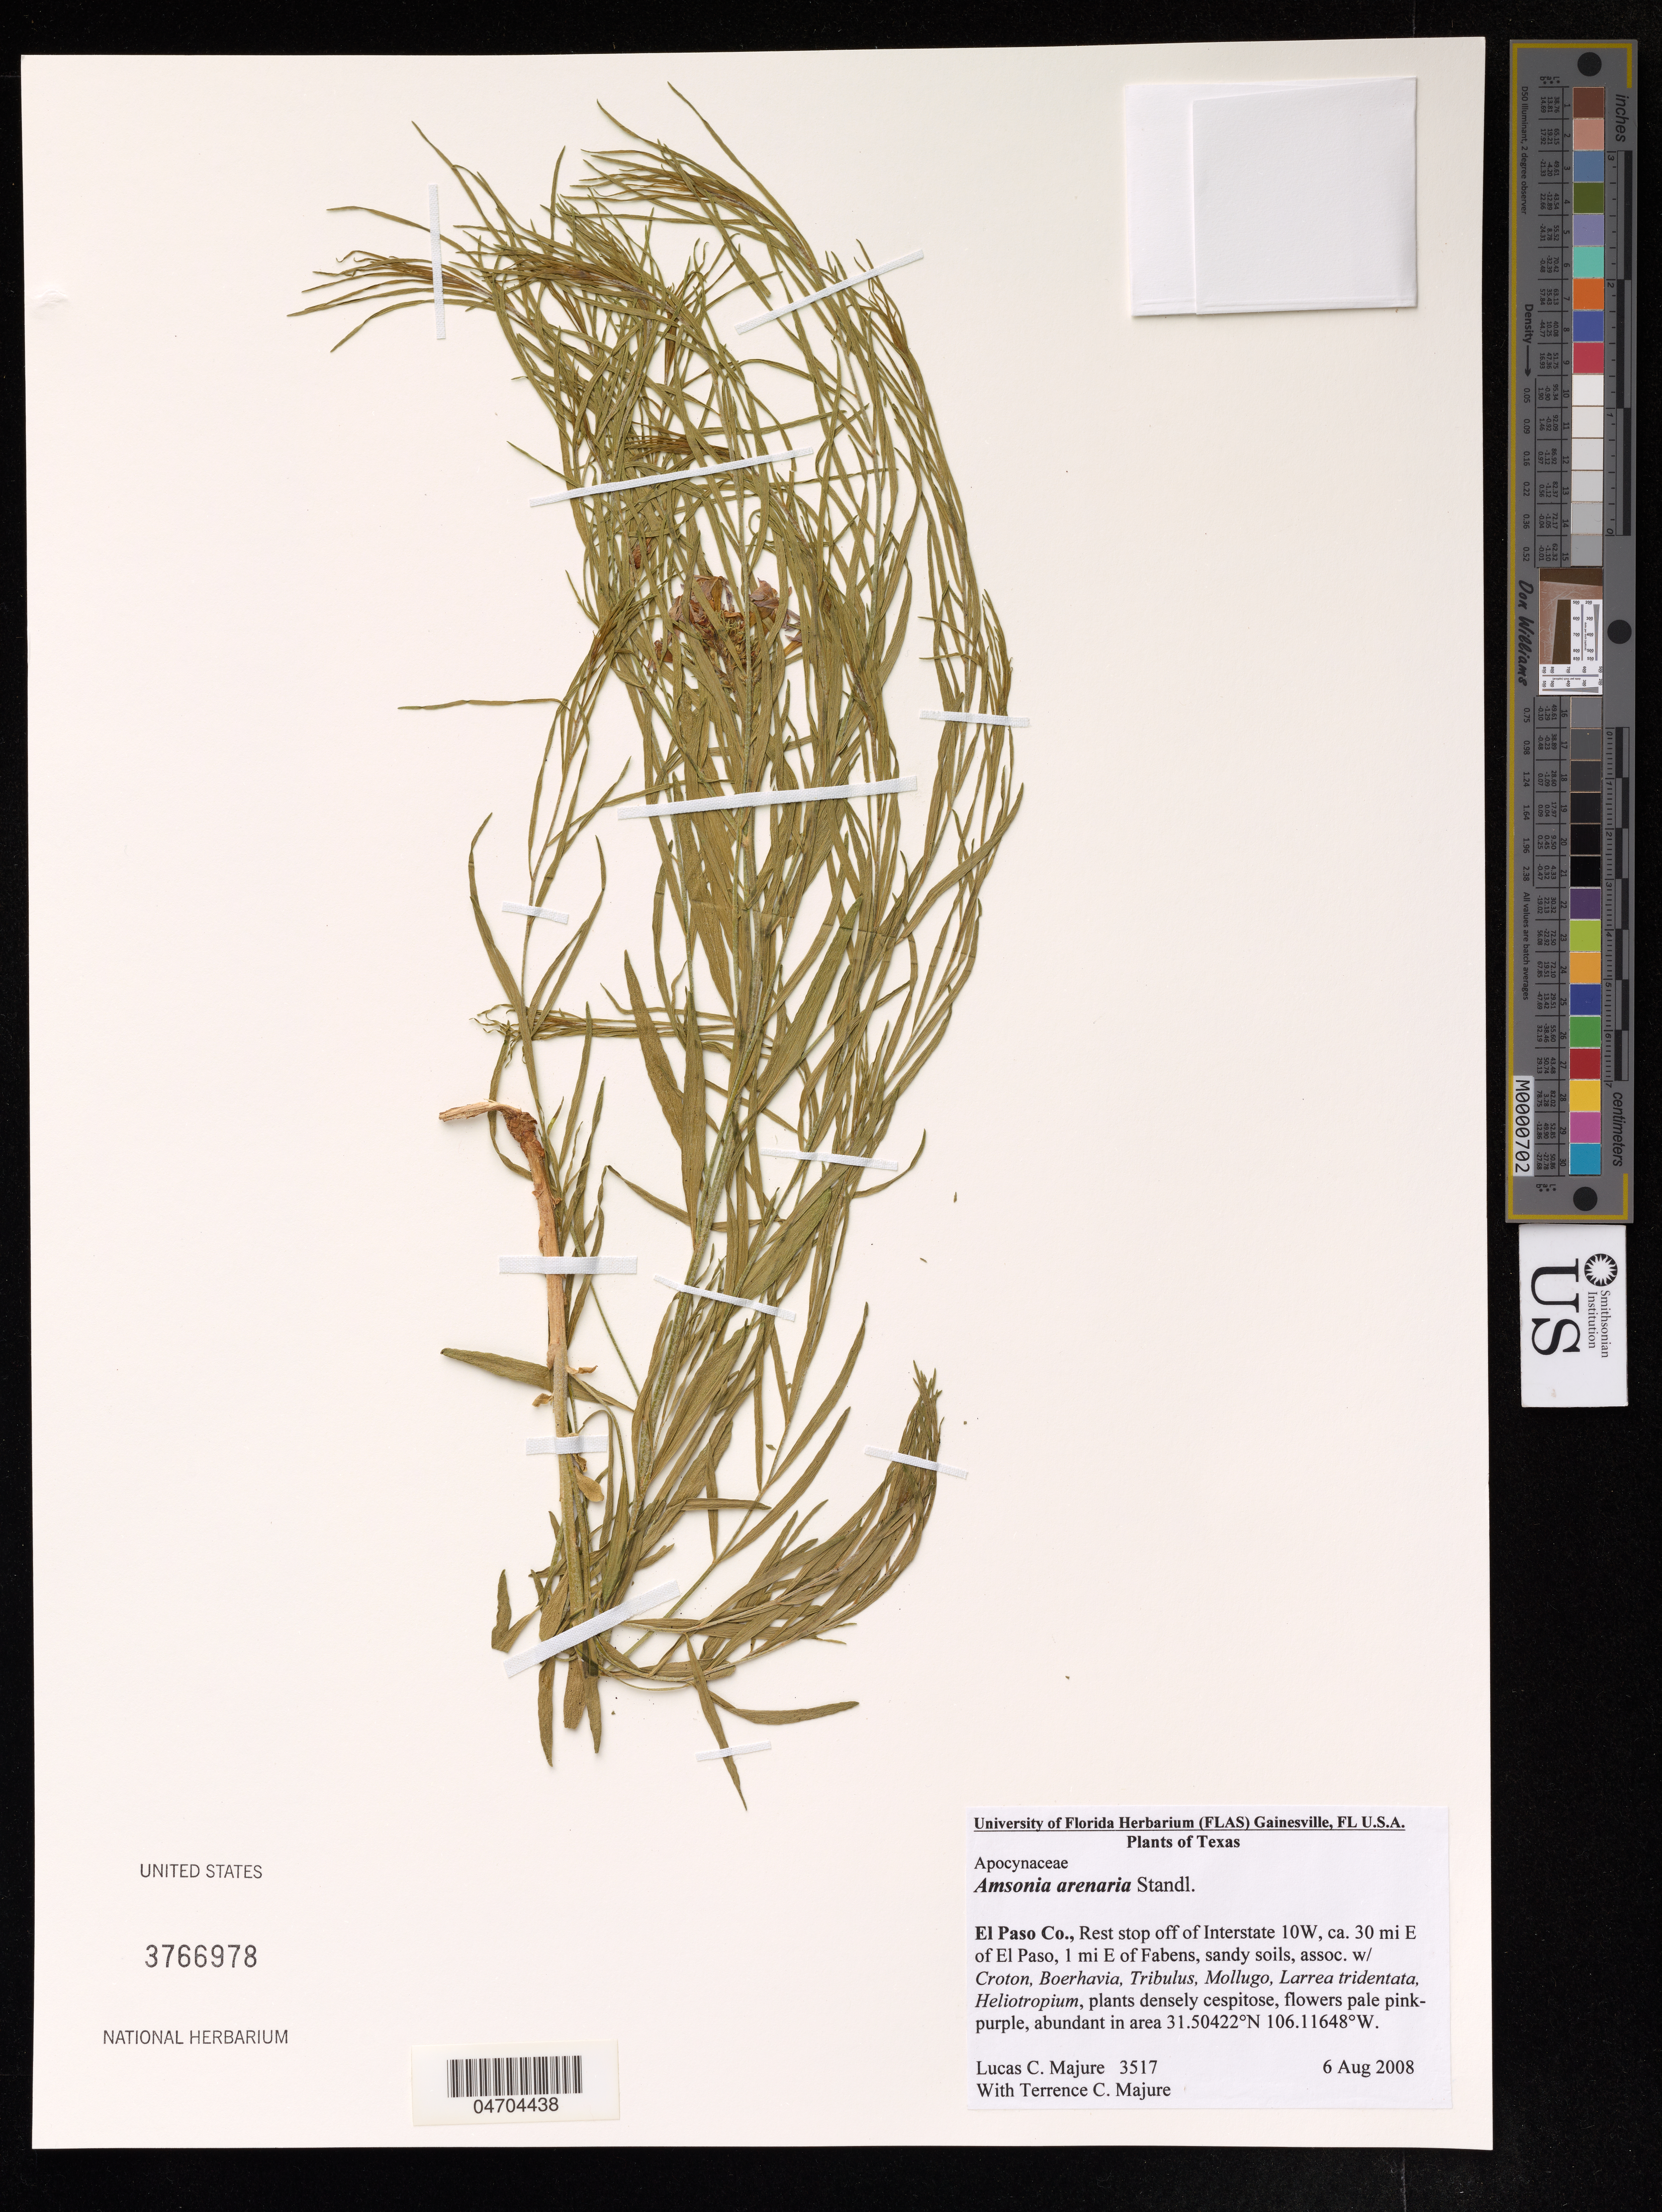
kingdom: Plantae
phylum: Tracheophyta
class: Magnoliopsida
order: Gentianales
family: Apocynaceae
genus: Amsonia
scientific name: Amsonia arenaria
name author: Standl.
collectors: L. C. Majure & T. Majure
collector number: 3517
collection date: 2008-08-06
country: United States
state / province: Texas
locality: El Paso Co., Rest stop off of Interstate 10W, ca. 30 mi E of El Paso, 1 mi E of Fabens.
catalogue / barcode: US 3766978